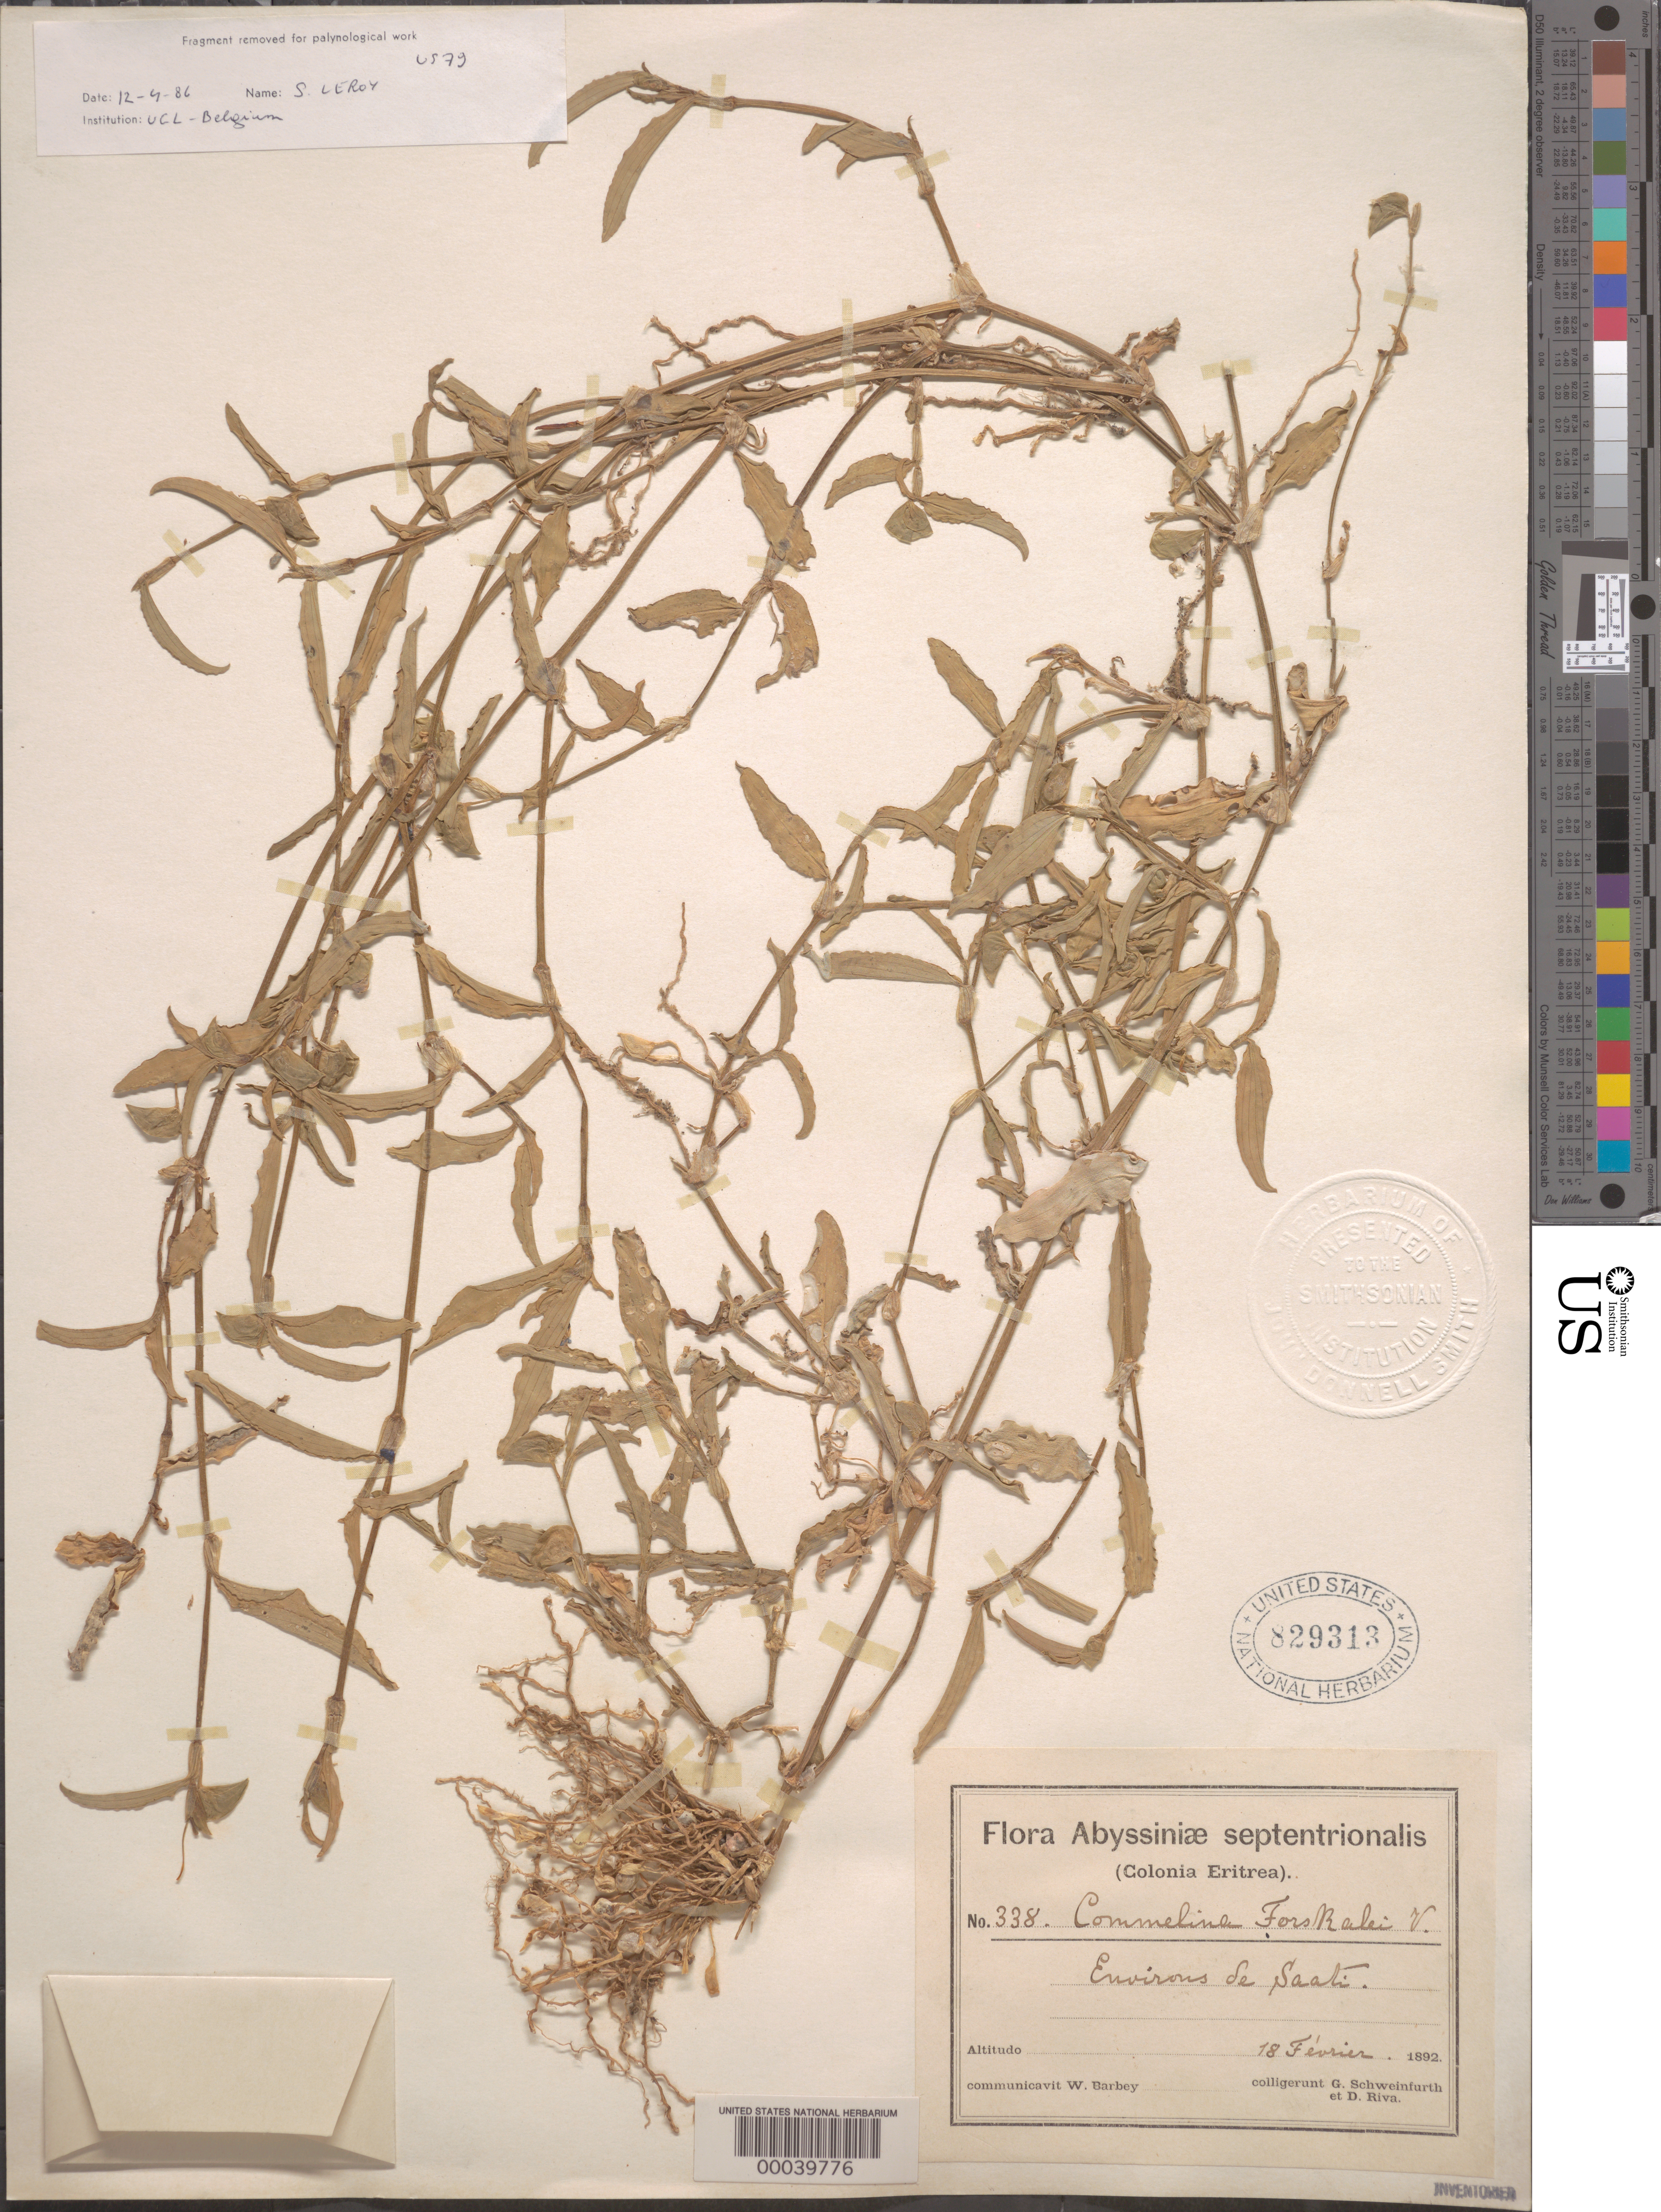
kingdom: Plantae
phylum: Tracheophyta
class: Liliopsida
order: Commelinales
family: Commelinaceae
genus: Commelina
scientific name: Commelina forskaolii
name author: Vahl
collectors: G. A. Schweinfurth & D. Riva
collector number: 338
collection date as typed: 18 Feb 1892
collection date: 1892-02-18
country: Eritrea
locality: Saati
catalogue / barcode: US 829313